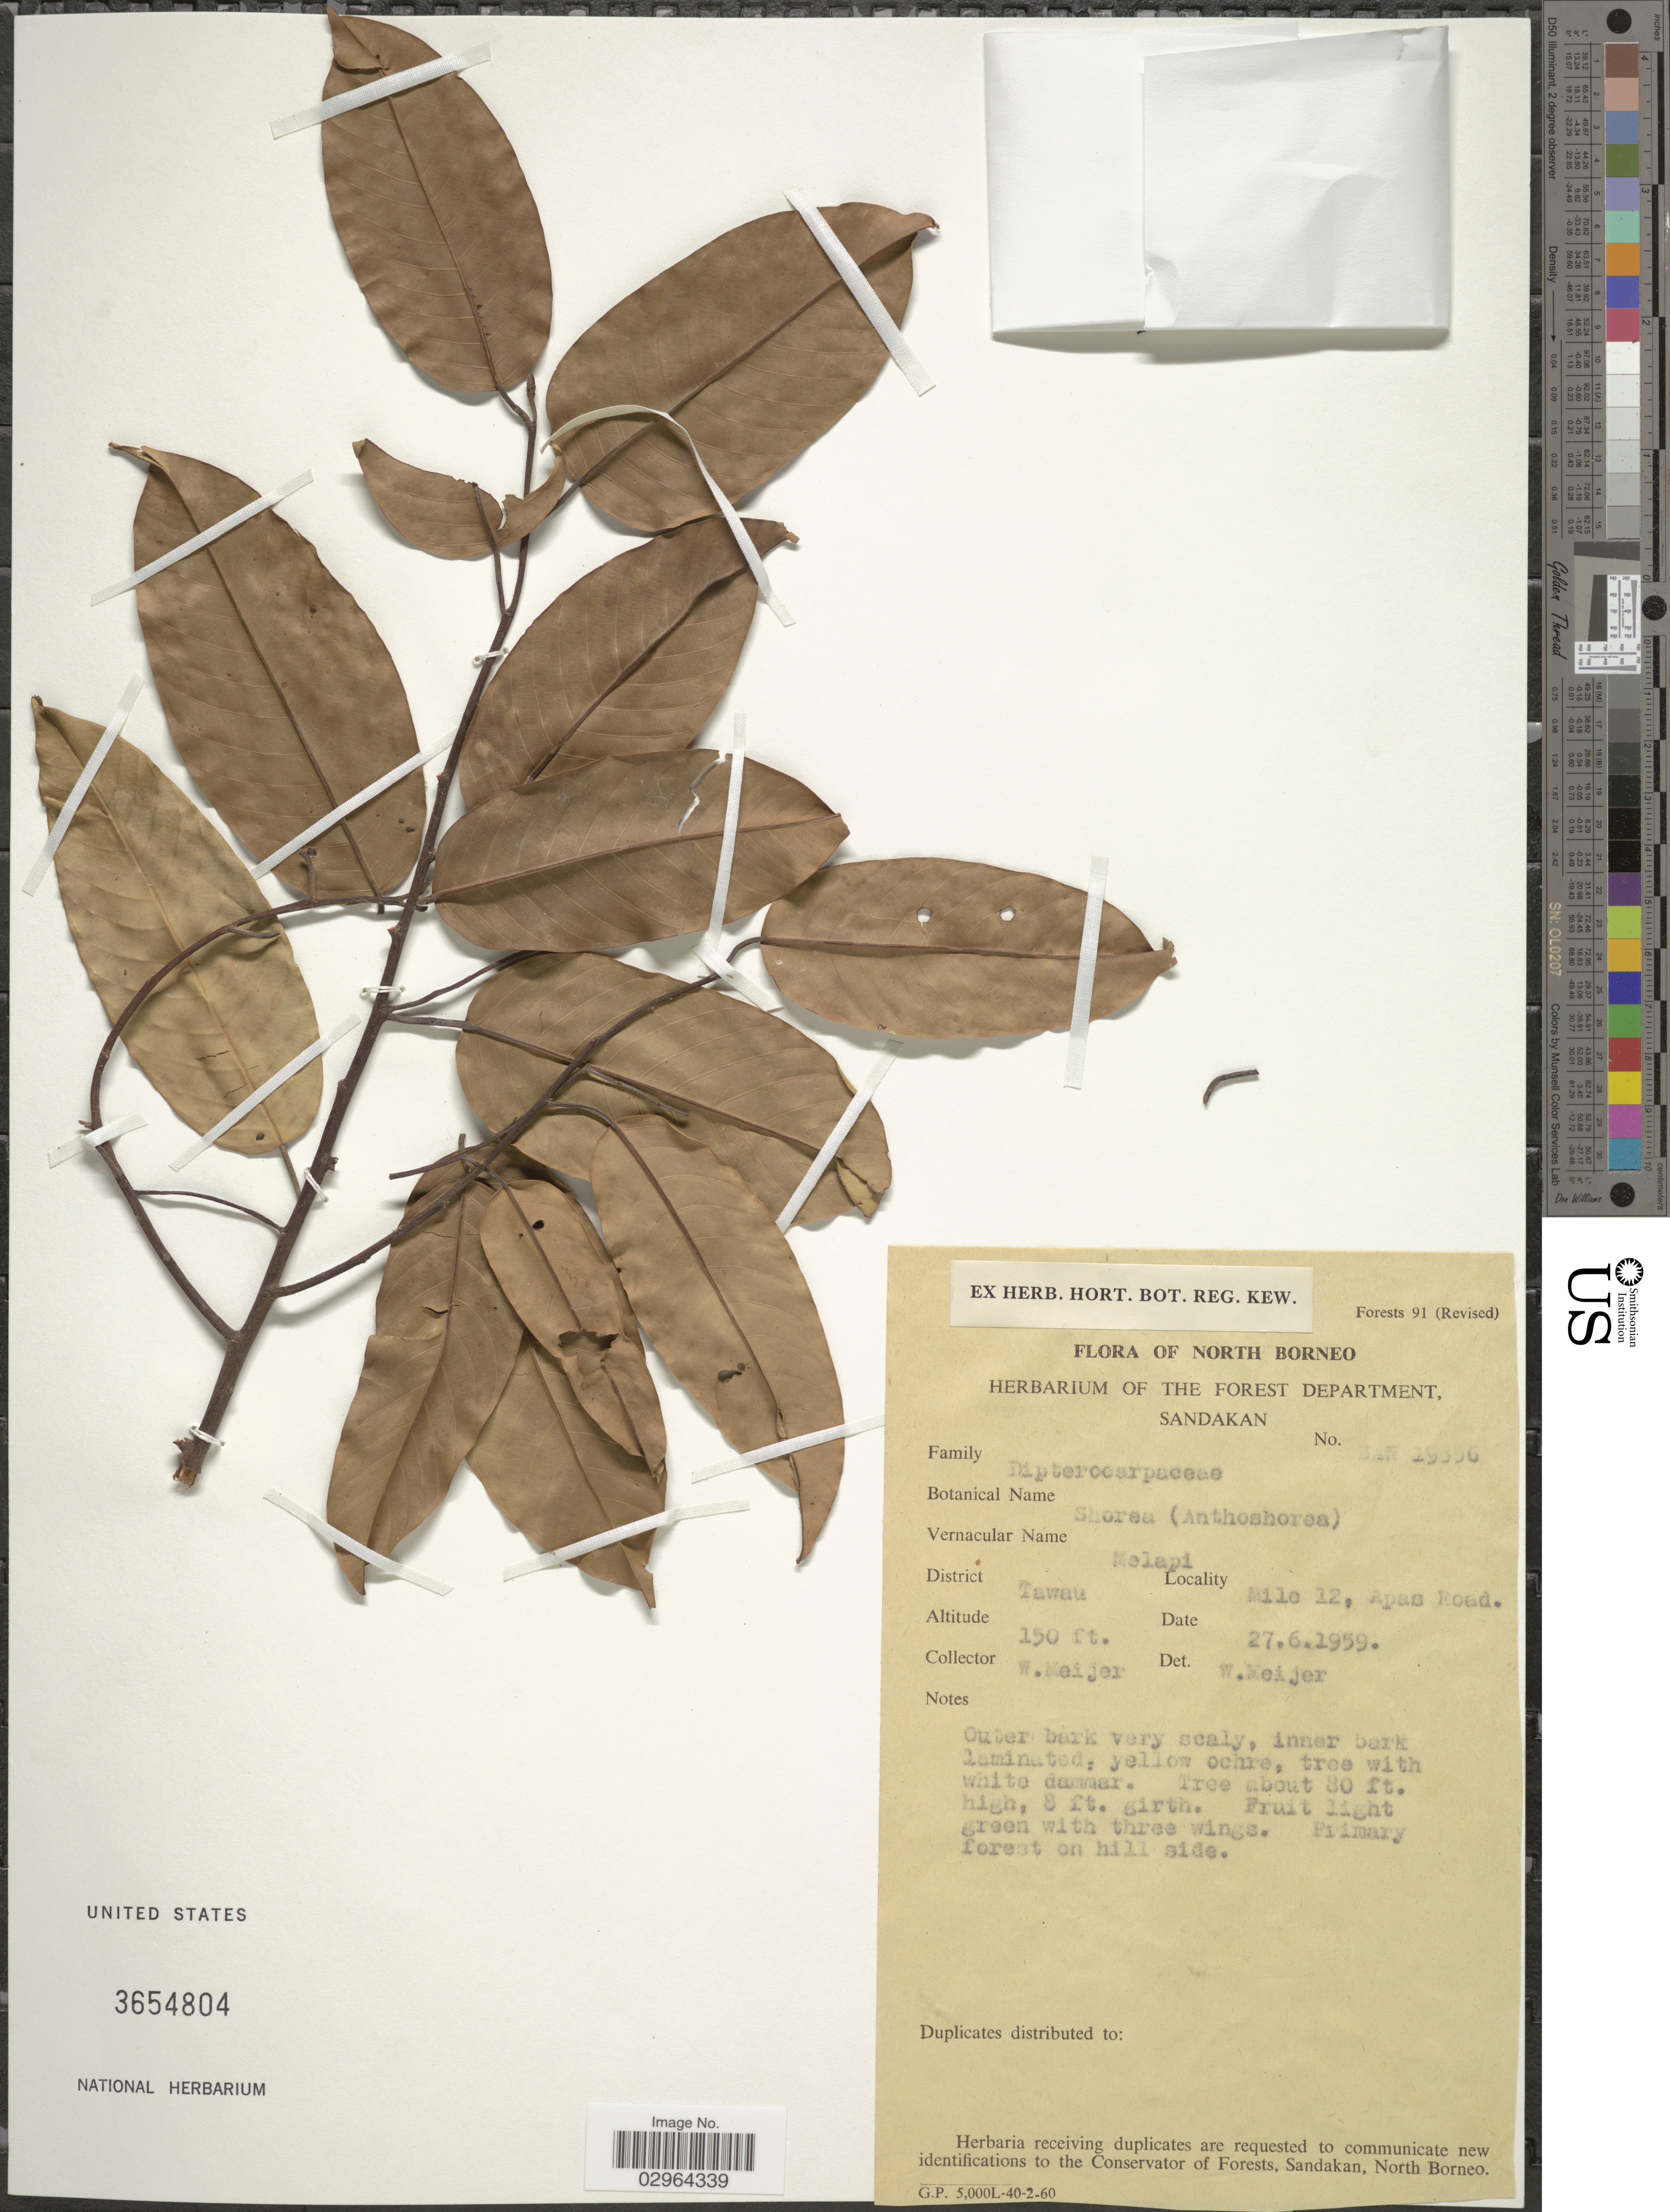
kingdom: Plantae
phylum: Tracheophyta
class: Magnoliopsida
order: Malvales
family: Dipterocarpaceae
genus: Anthoshorea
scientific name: Anthoshorea bracteolata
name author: (Dyer) P.S. Ashton & J. Heck.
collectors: W. Meijer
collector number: SAN19356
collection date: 1959-06-27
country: Malaysia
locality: North Borneo. District Tawau. Mile 12, Apas Road.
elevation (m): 46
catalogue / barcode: US 3654804